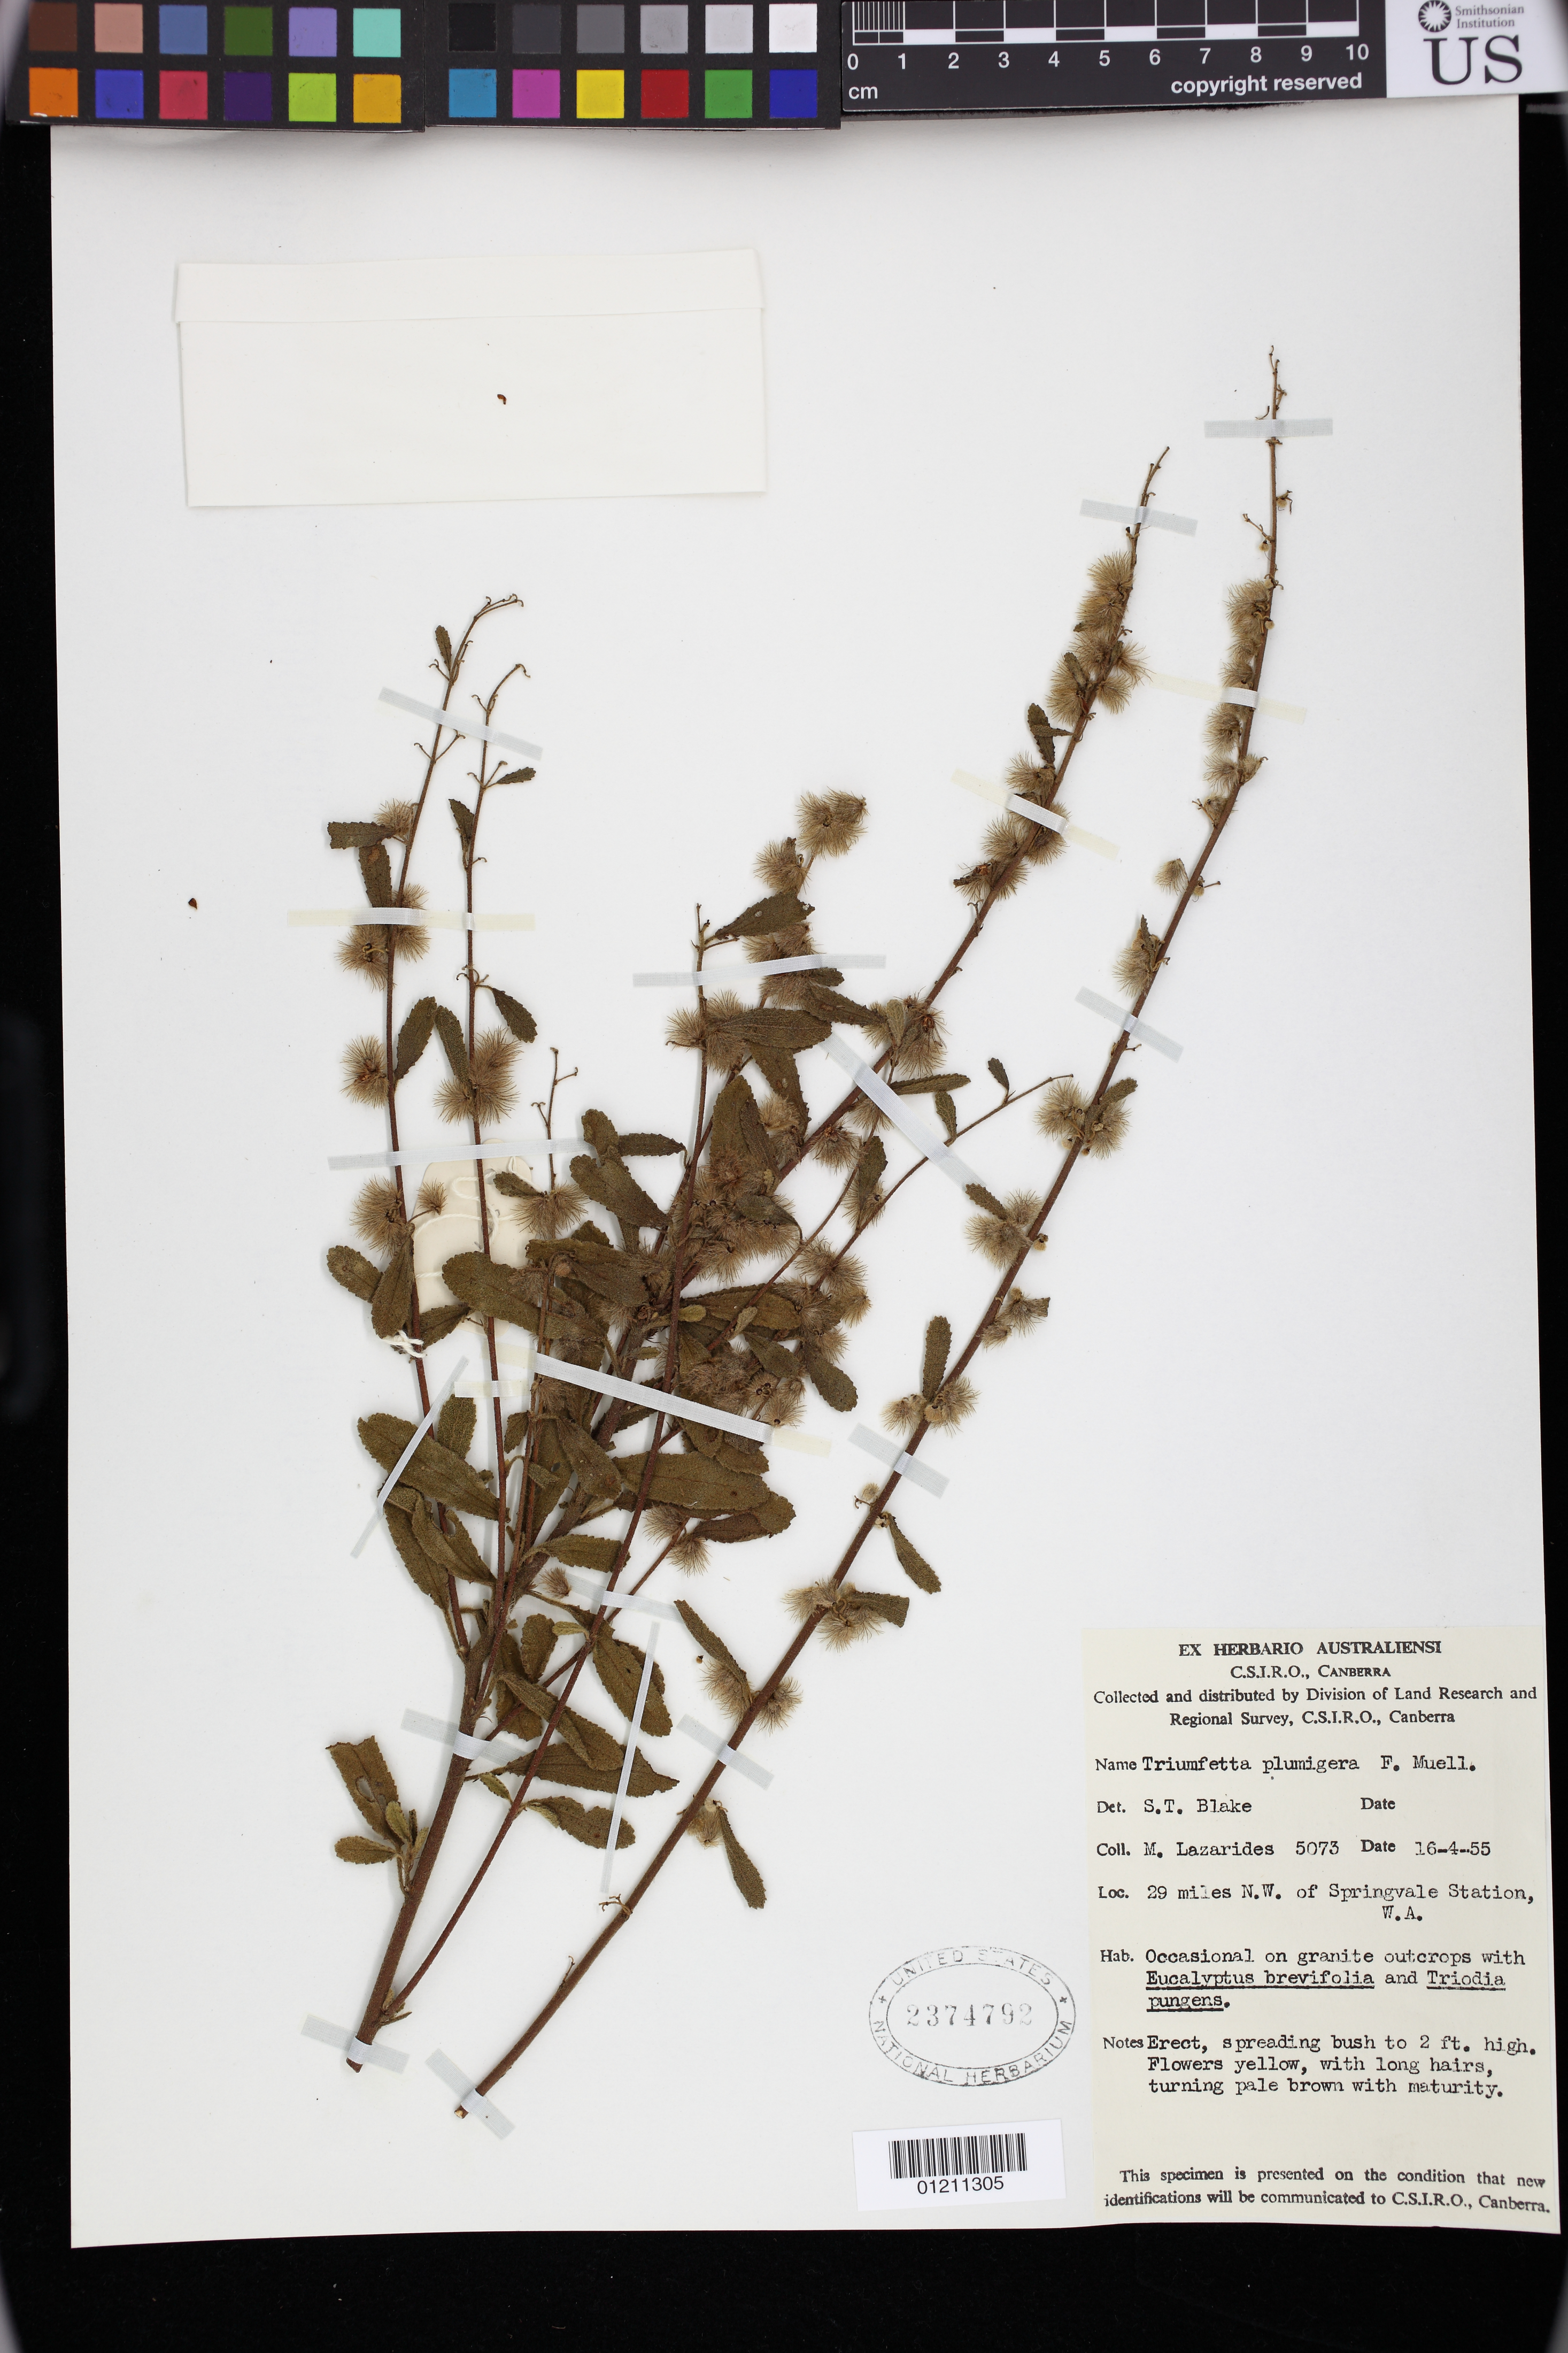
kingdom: Plantae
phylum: Tracheophyta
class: Magnoliopsida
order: Malvales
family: Malvaceae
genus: Triumfetta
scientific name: Triumfetta plumigera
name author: F. Muell.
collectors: M. Lazarides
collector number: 5073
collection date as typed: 16 Apr 1955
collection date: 1955-04-16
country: Australia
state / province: Western Australia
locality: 29 miles N.W. of Springvale Station, W.A.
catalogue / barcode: US 2374792